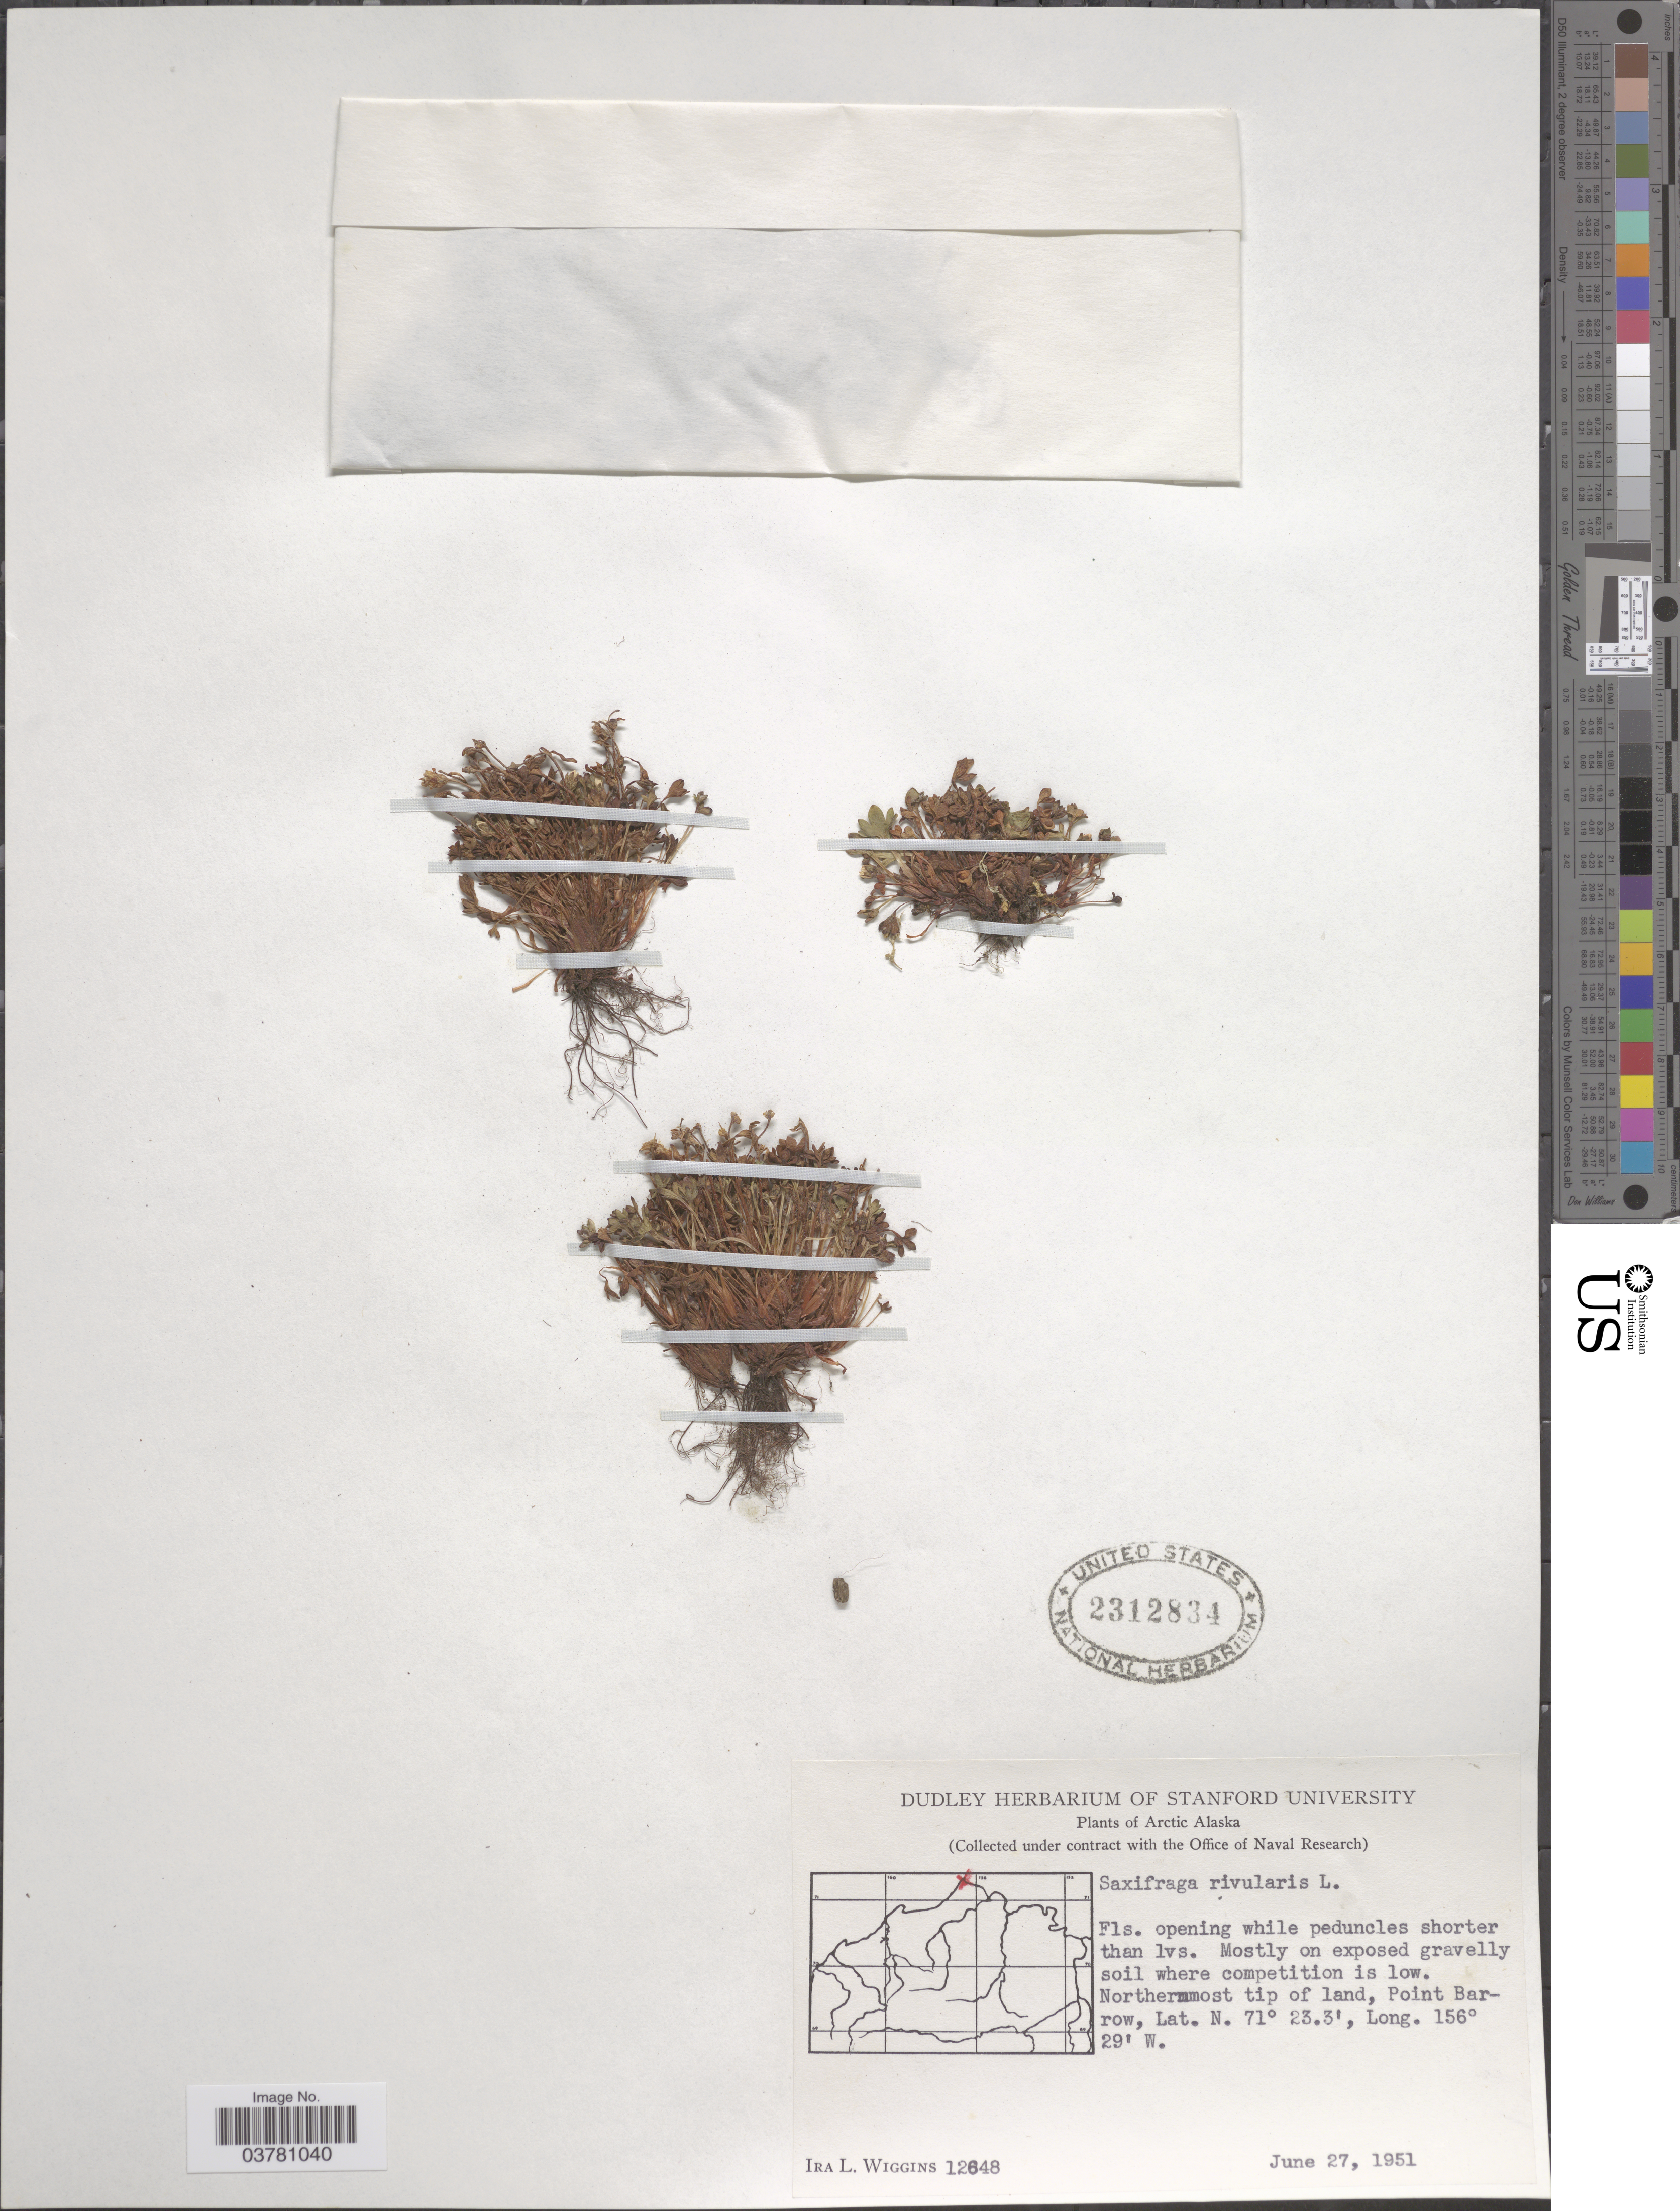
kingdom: Plantae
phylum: Tracheophyta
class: Magnoliopsida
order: Saxifragales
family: Saxifragaceae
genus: Saxifraga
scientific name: Saxifraga rivularis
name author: L.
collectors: I. L. Wiggins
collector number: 12648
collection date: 1951-06-27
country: United States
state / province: Alaska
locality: Arctic Alaska. Northernmost tip of land, Point Barrow.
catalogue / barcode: US 2312834